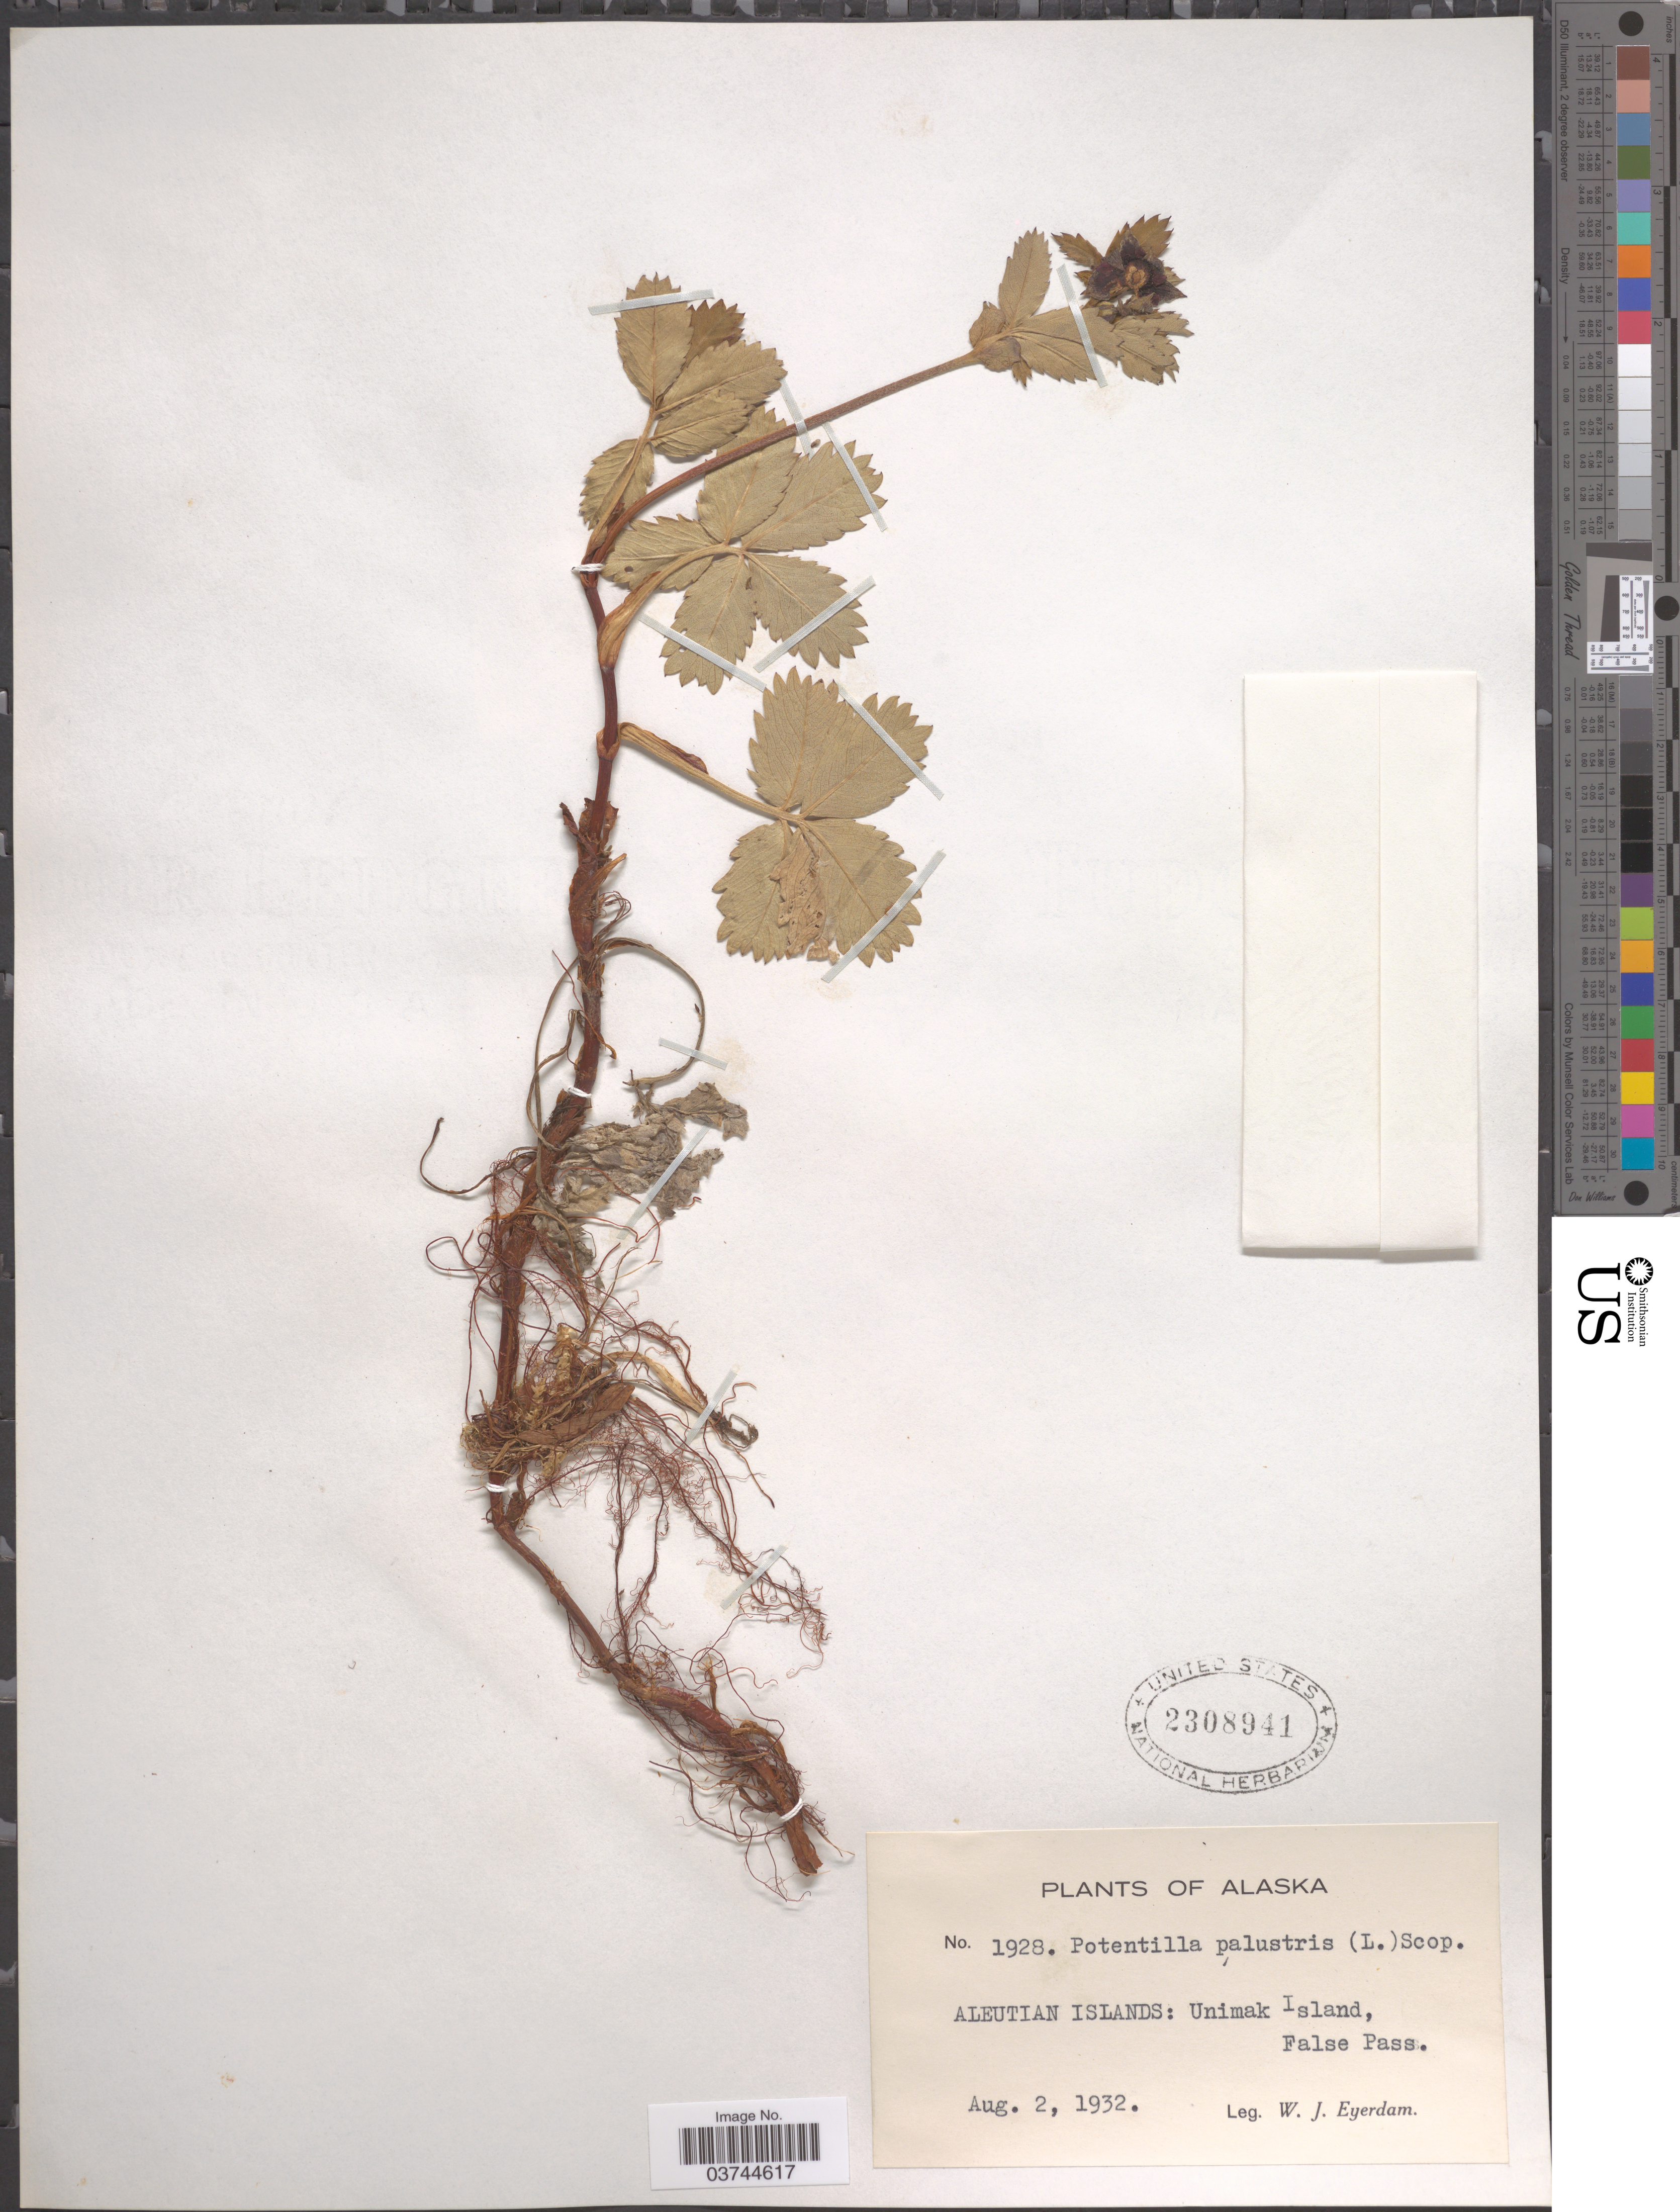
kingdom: Plantae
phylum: Tracheophyta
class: Magnoliopsida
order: Rosales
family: Rosaceae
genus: Comarum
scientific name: Comarum palustre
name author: L.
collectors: W. J. Eyerdam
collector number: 1928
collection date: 1932-08-02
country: United States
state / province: Alaska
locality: Aleutian Islands: Unimak Island, False Pass.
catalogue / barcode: US 2308941